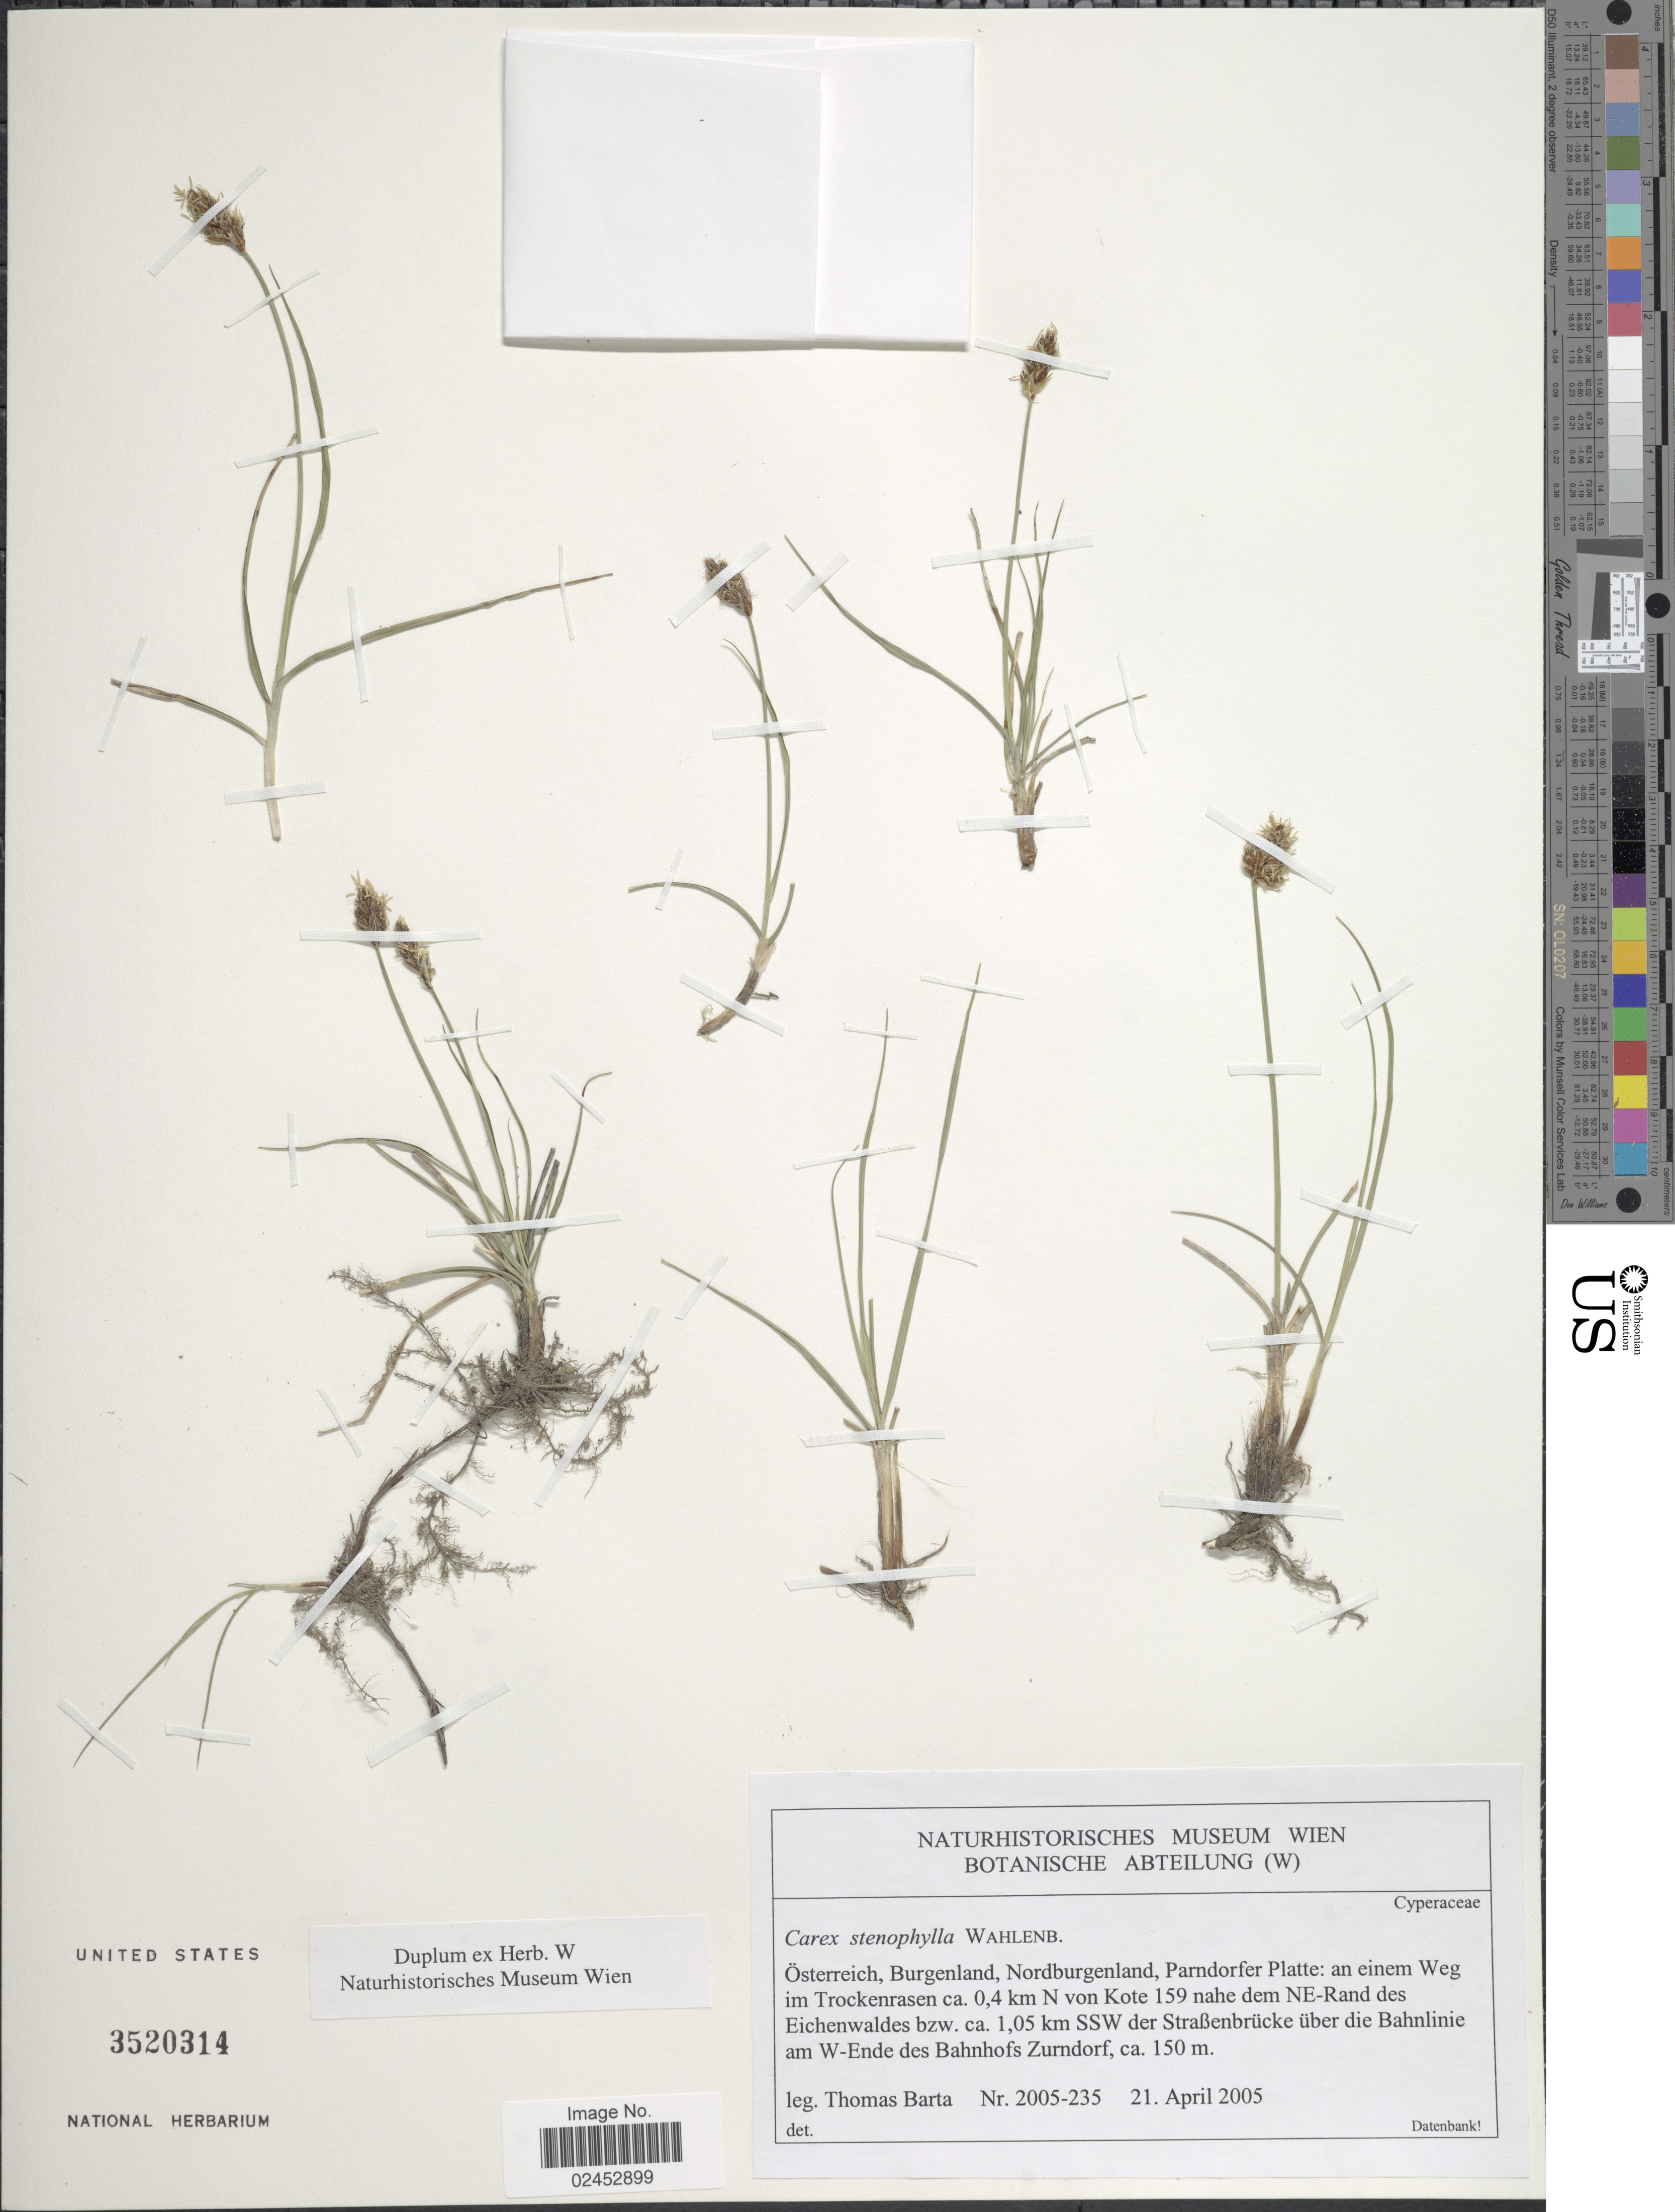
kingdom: Plantae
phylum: Tracheophyta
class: Liliopsida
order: Poales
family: Cyperaceae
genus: Carex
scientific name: Carex stenophylla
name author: Wahlenb.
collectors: T. Barta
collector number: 2005-235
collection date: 2005-04-21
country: Austria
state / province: Burgenland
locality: Österreich, Nordburgenland, Parndorfer Platte: an einem Weg im Trockenrasen ca. 0.4 km N von Kote 159 nahe dem NE-Rand des Eichenwaldes bzw. ca. 1.05 km SSW der Straßenbrucke die Bahnlinie am W-Ende des Bahnhofs Zurndorf.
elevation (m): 150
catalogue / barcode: US 3520314